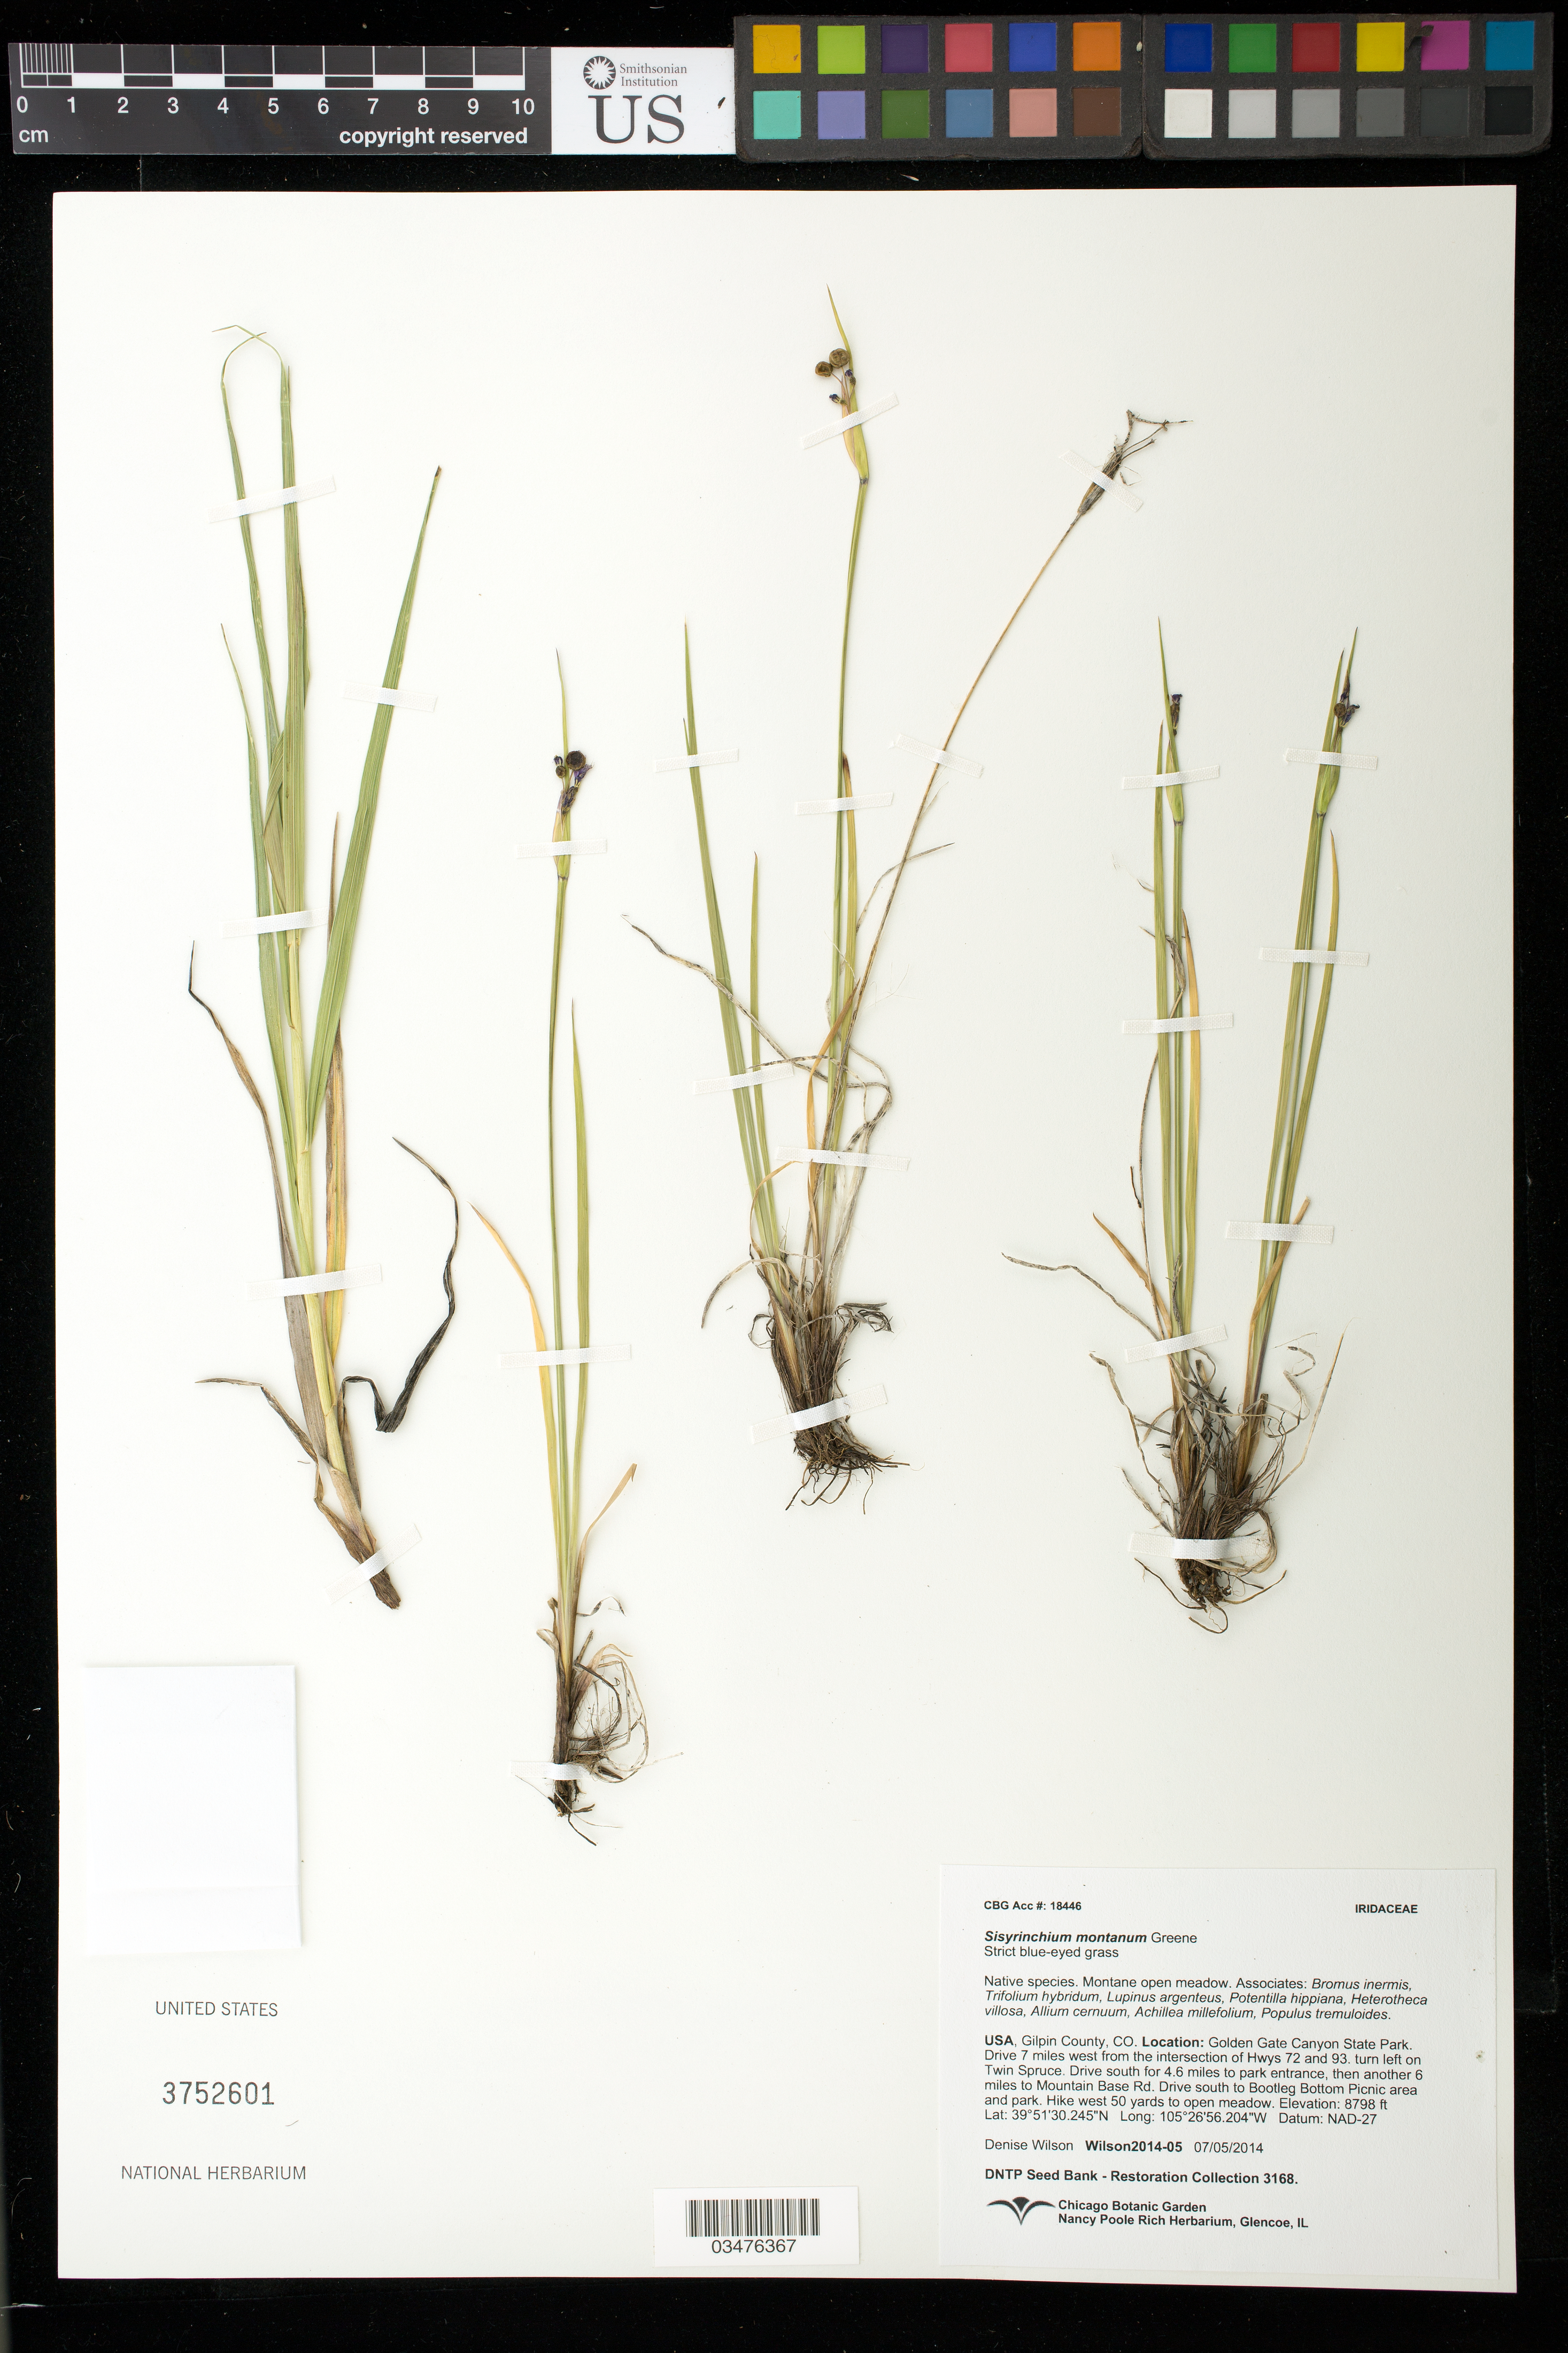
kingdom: Plantae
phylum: Tracheophyta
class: Liliopsida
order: Asparagales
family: Iridaceae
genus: Sisyrinchium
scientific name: Sisyrinchium montanum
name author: Greene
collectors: D. Wilson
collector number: Wilson2014-05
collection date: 2014-07-05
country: United States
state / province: Colorado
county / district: Gilpin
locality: Golden Gate Canyon State Park.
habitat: Montane open meadow. Bromus inermis, Trifolium hybridum, Lupinus argenteus, ect.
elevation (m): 2682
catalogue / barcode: US 3752601